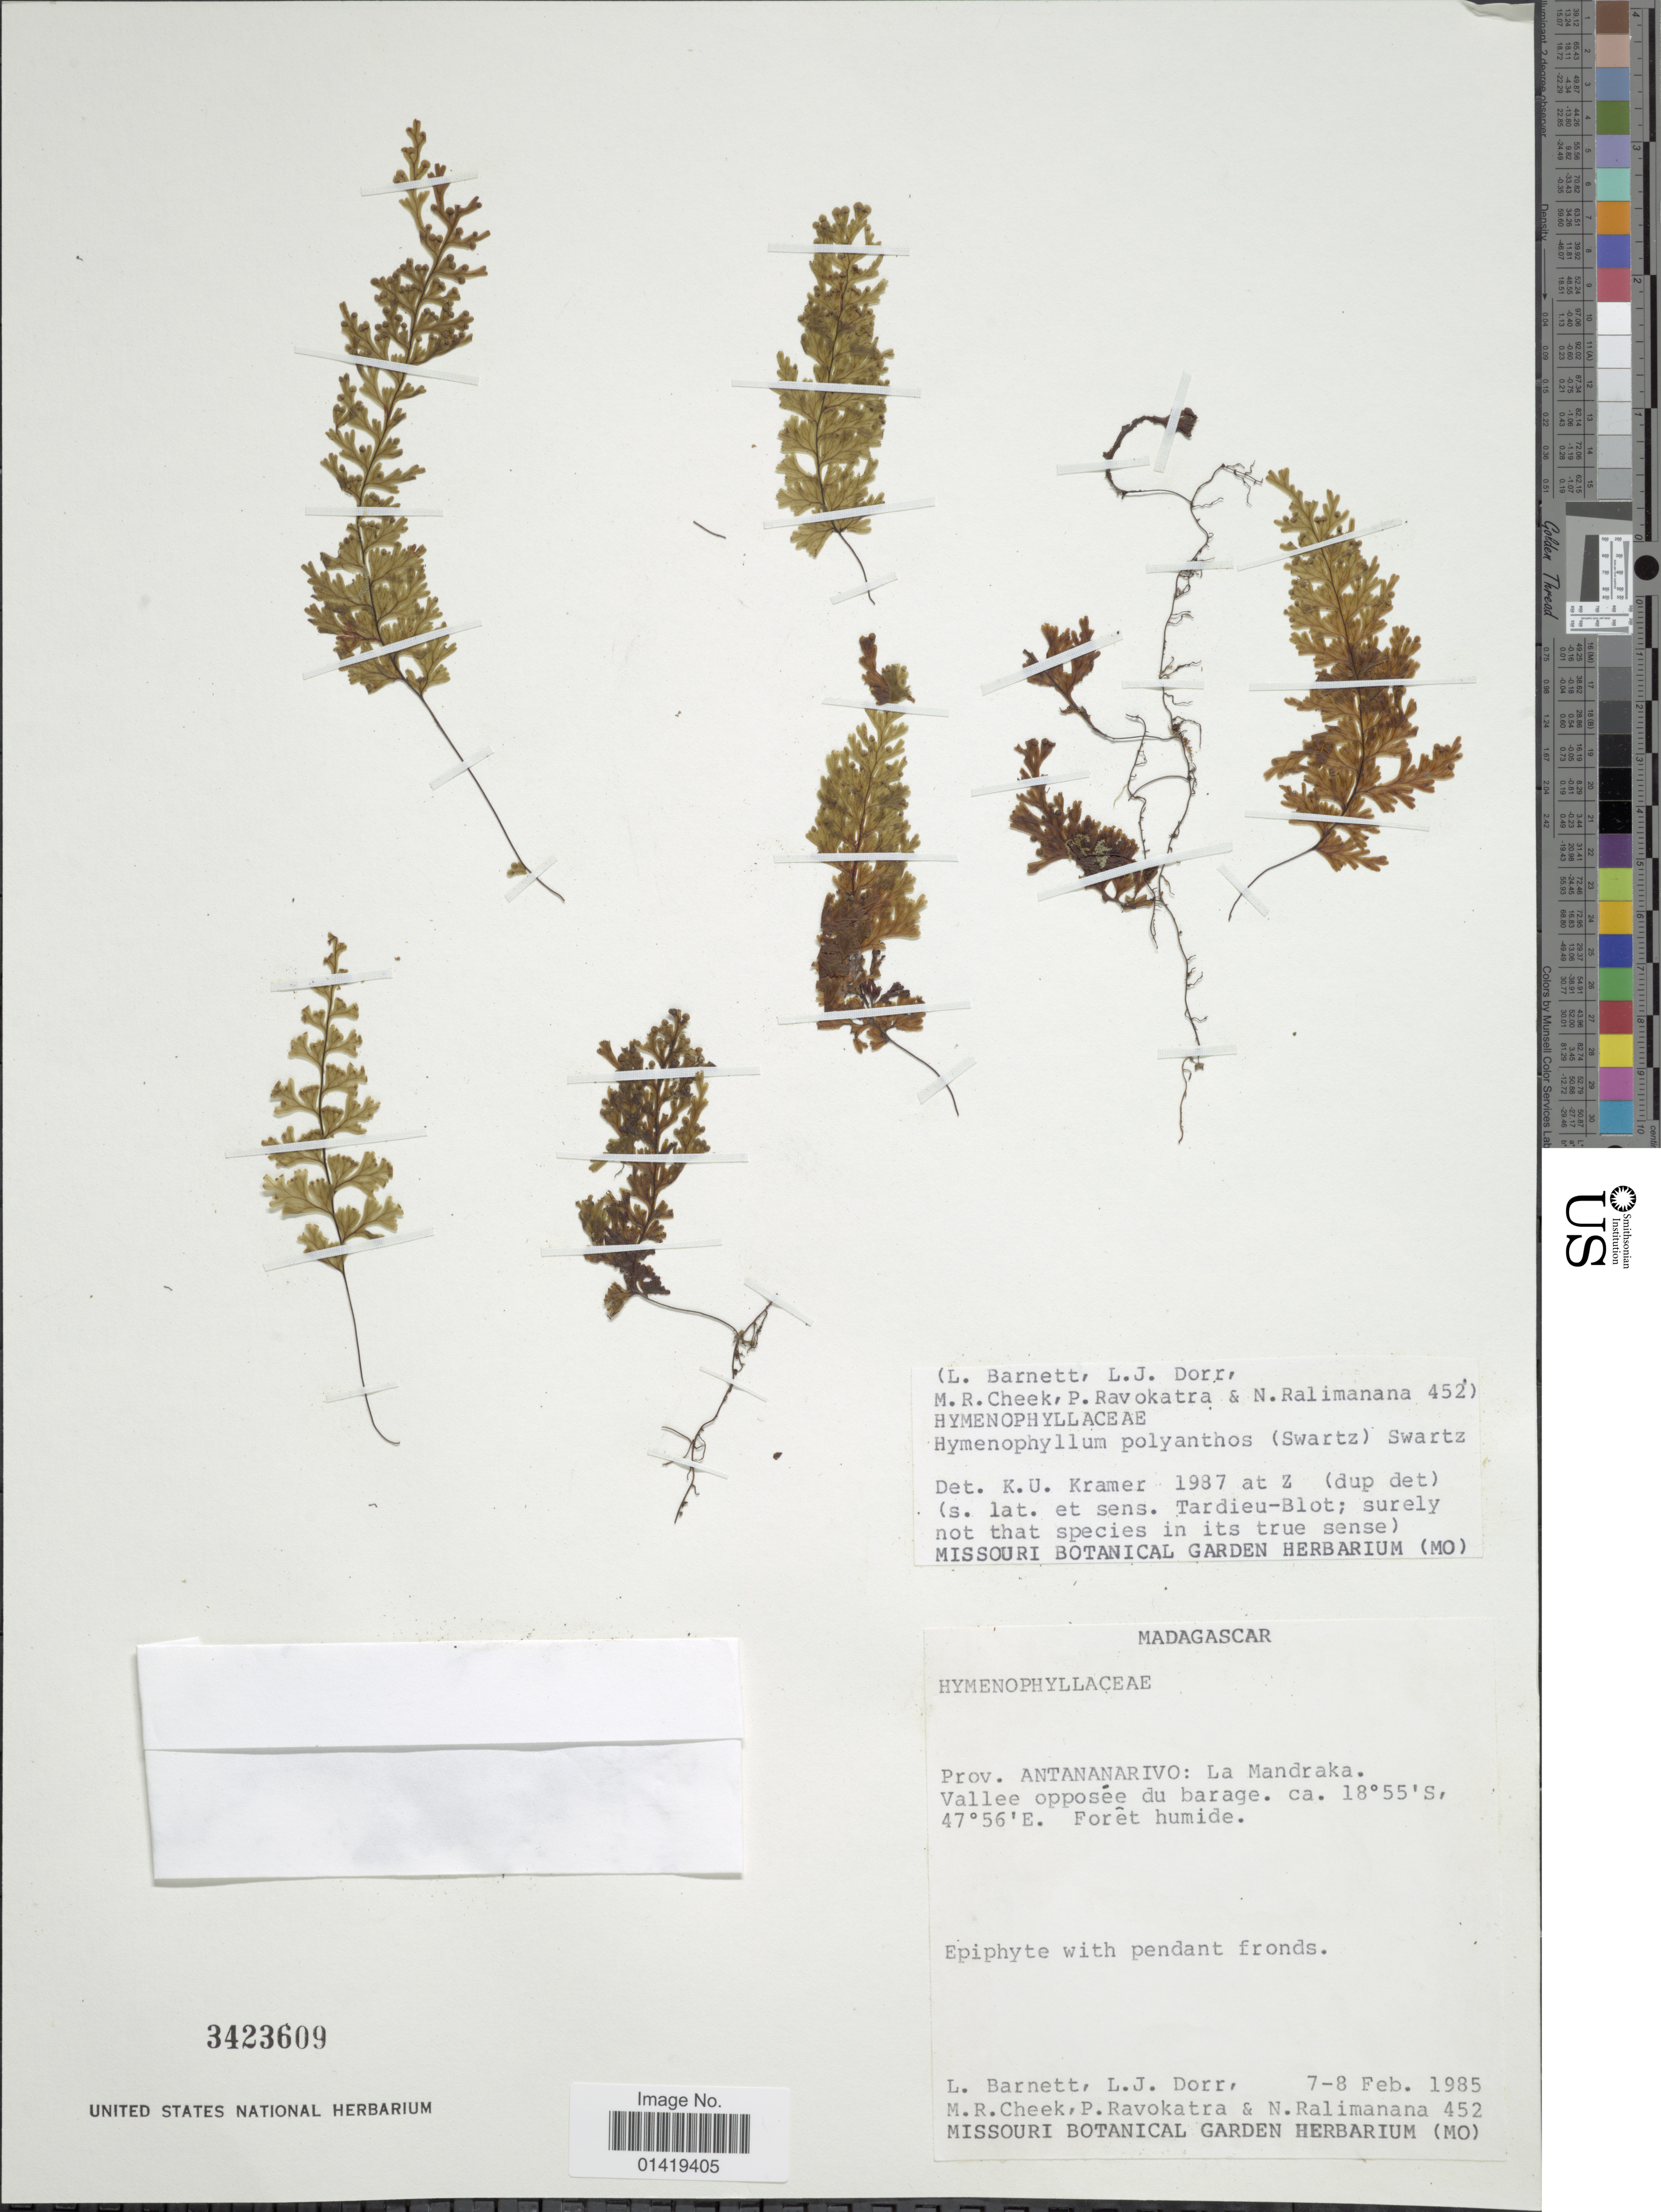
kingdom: Plantae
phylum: Tracheophyta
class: Polypodiopsida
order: Hymenophyllales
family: Hymenophyllaceae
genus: Hymenophyllum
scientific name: Hymenophyllum polyanthos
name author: (Sw.) Sw.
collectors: L. C. Barnett, L. J. Dorr, M. Cheek, P. Ravokatra & N. Ralimanana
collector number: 452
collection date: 1985-02-07/1985-02-08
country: Madagascar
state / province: Analamanga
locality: Prov. Antananarivo La Mandraka Vallee opposee du barage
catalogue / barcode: US 3423609